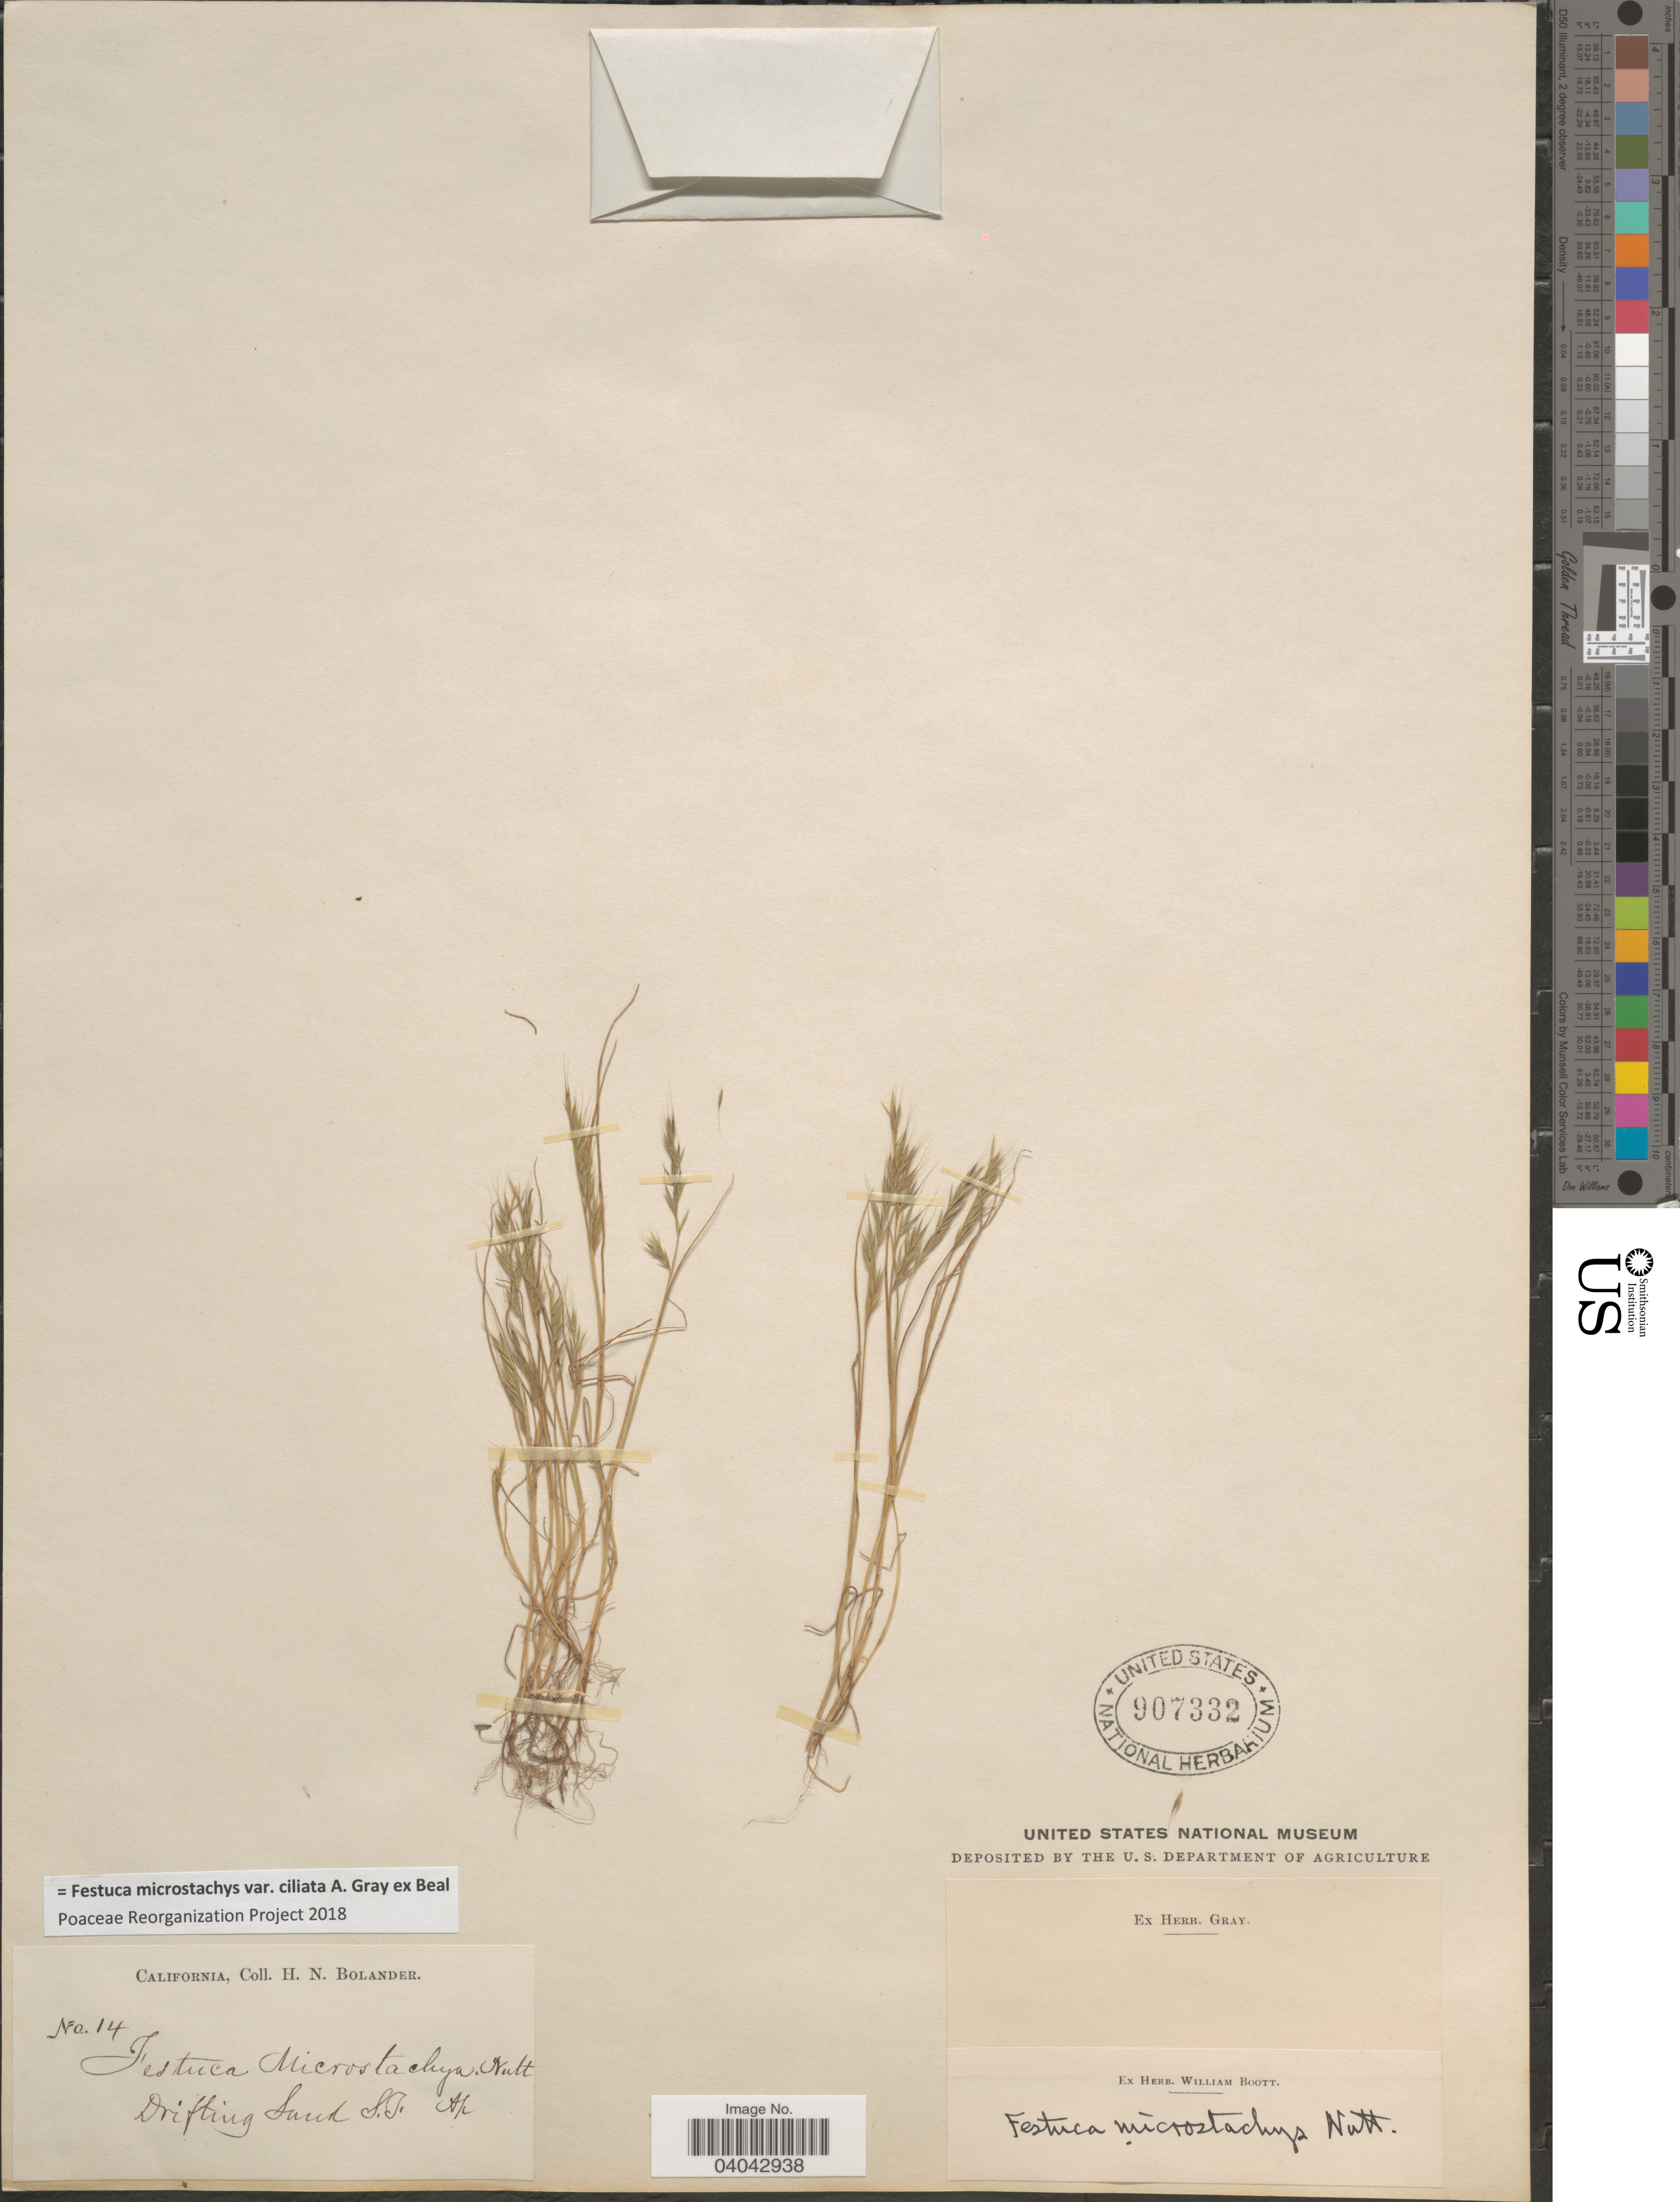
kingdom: Plantae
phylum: Tracheophyta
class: Liliopsida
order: Poales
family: Poaceae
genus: Festuca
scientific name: Festuca microstachys var. ciliata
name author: A. Gray ex W.J. Beal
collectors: H. Bolander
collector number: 14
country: United States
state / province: California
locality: Drifting Sand S. I. Ap.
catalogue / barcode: US 907332